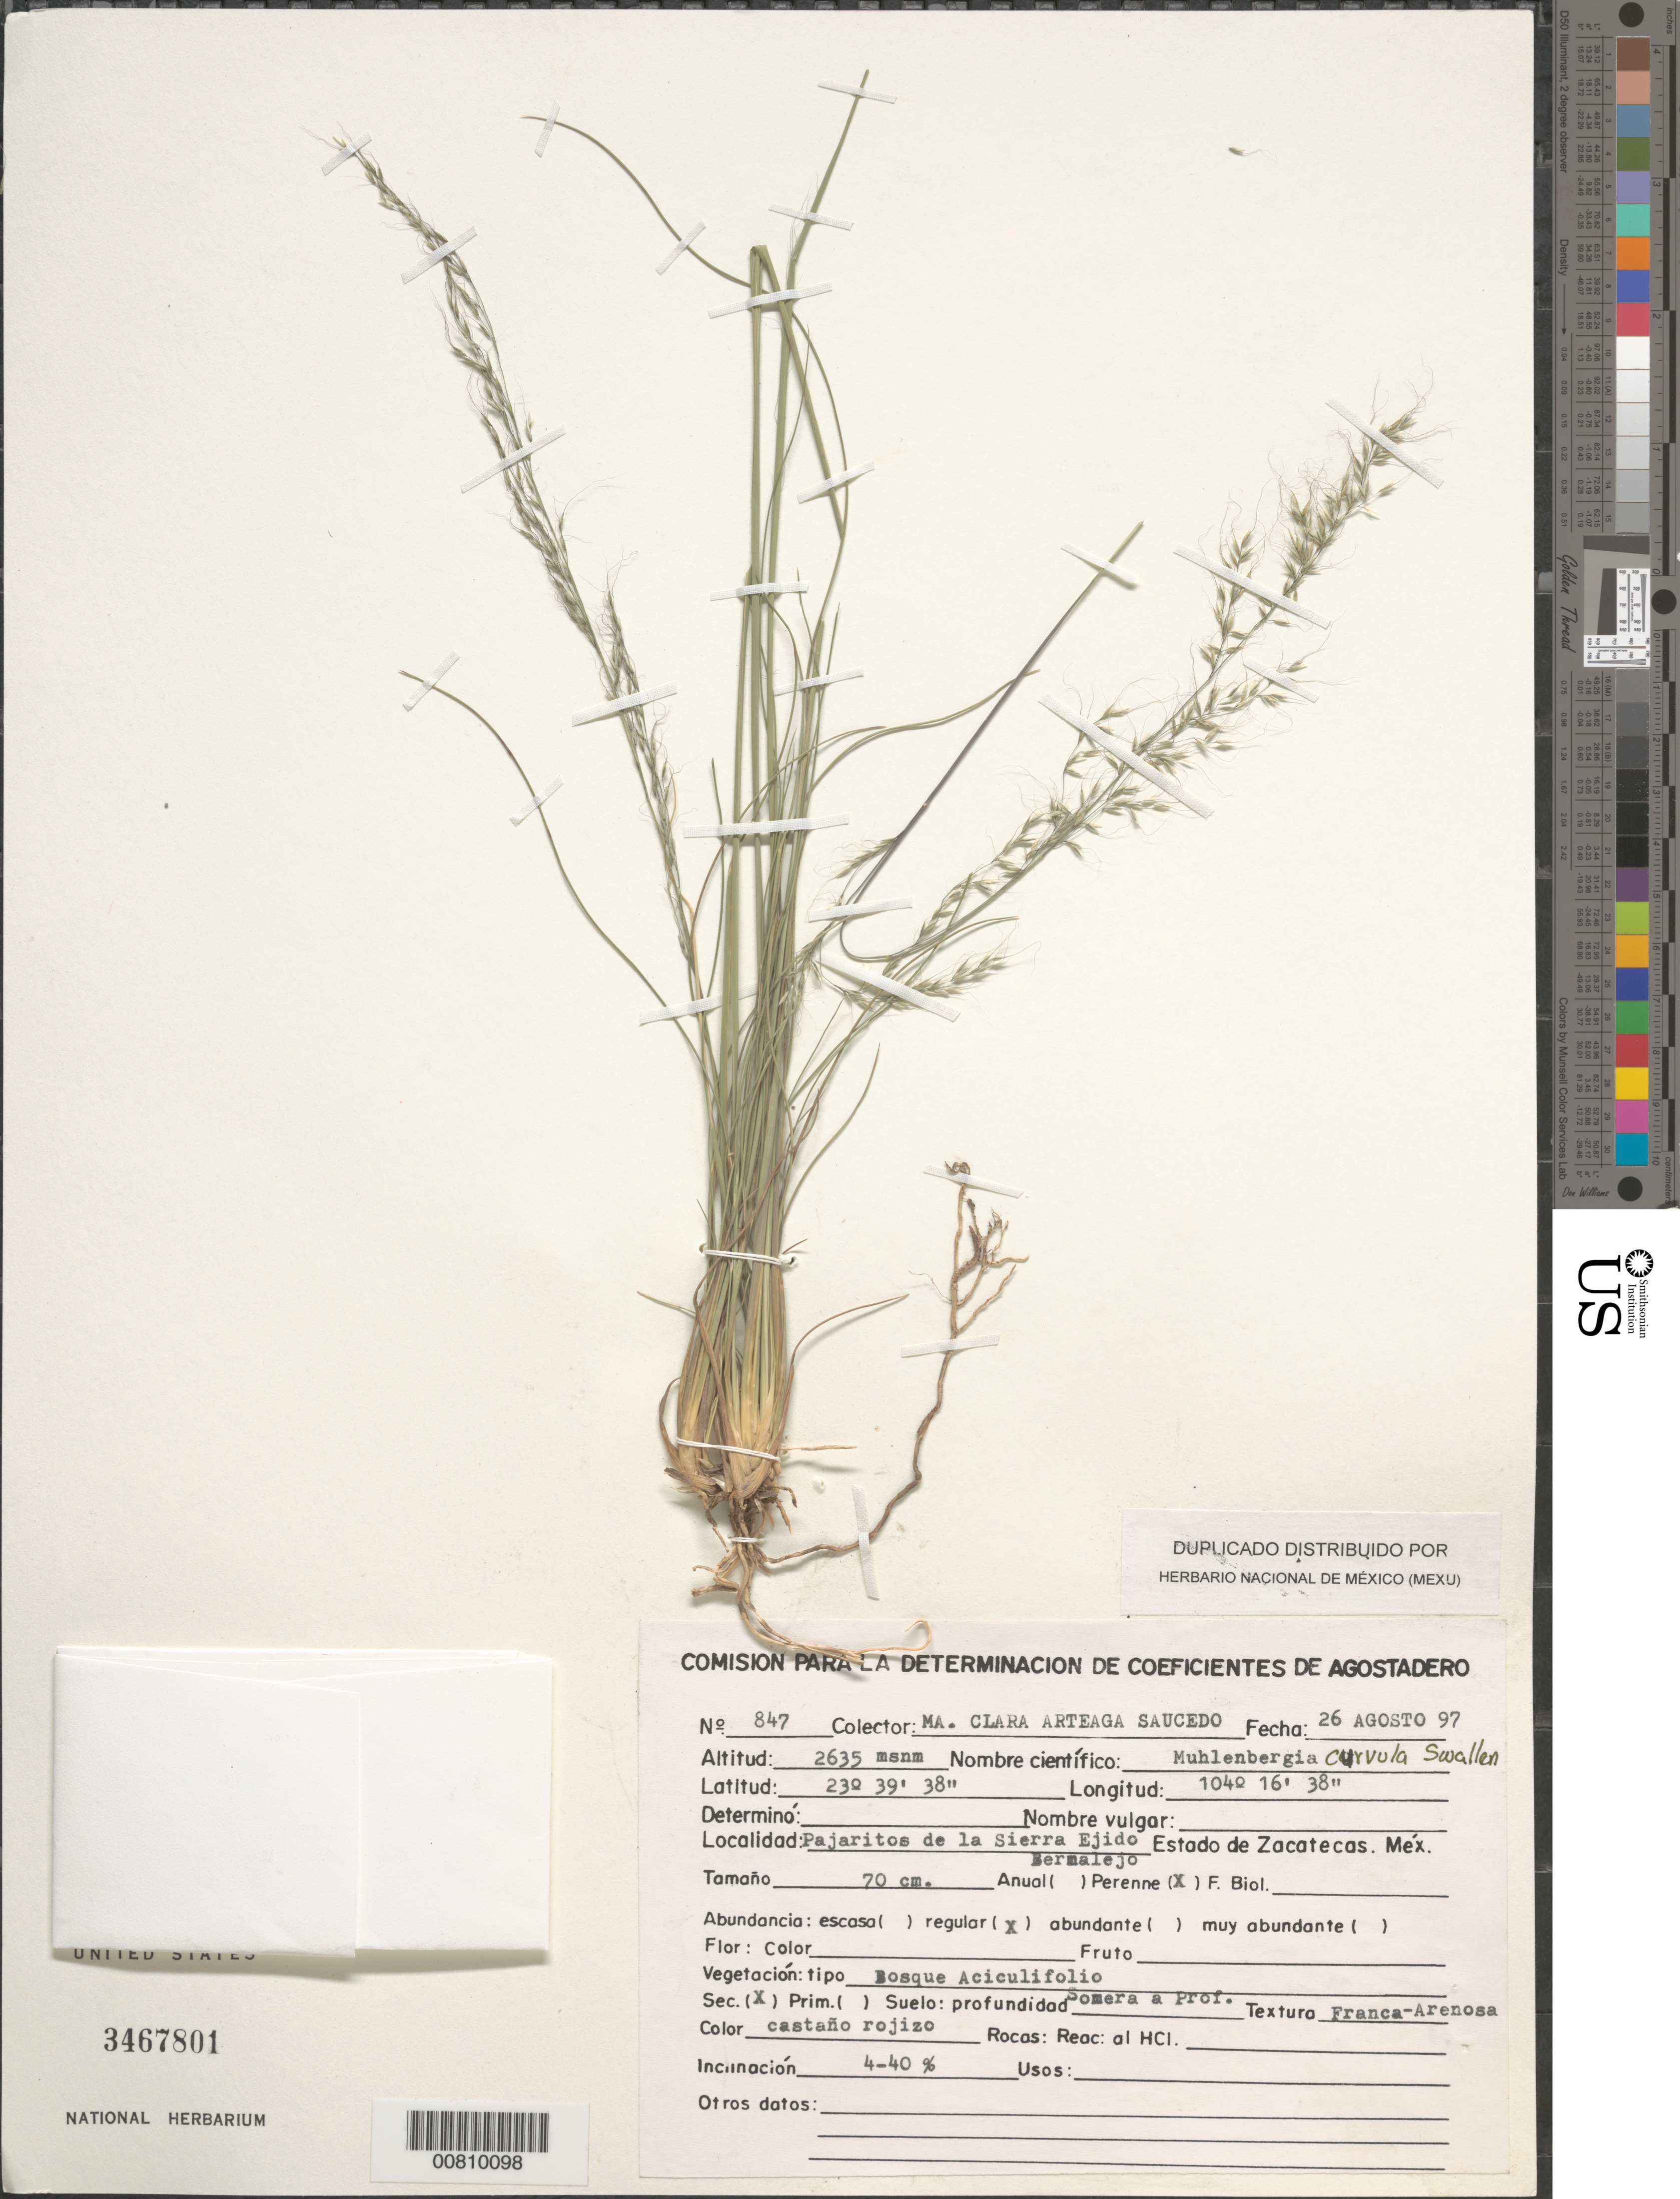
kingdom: Plantae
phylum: Tracheophyta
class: Liliopsida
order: Poales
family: Poaceae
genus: Muhlenbergia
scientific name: Muhlenbergia curvula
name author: Swallen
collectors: C. Saucedo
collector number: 847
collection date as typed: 26 Aug 1997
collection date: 1997-08-26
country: Mexico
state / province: Zacatecas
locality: Pajaritos de la Sierra Ejido Bermalejo.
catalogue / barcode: US 3467801